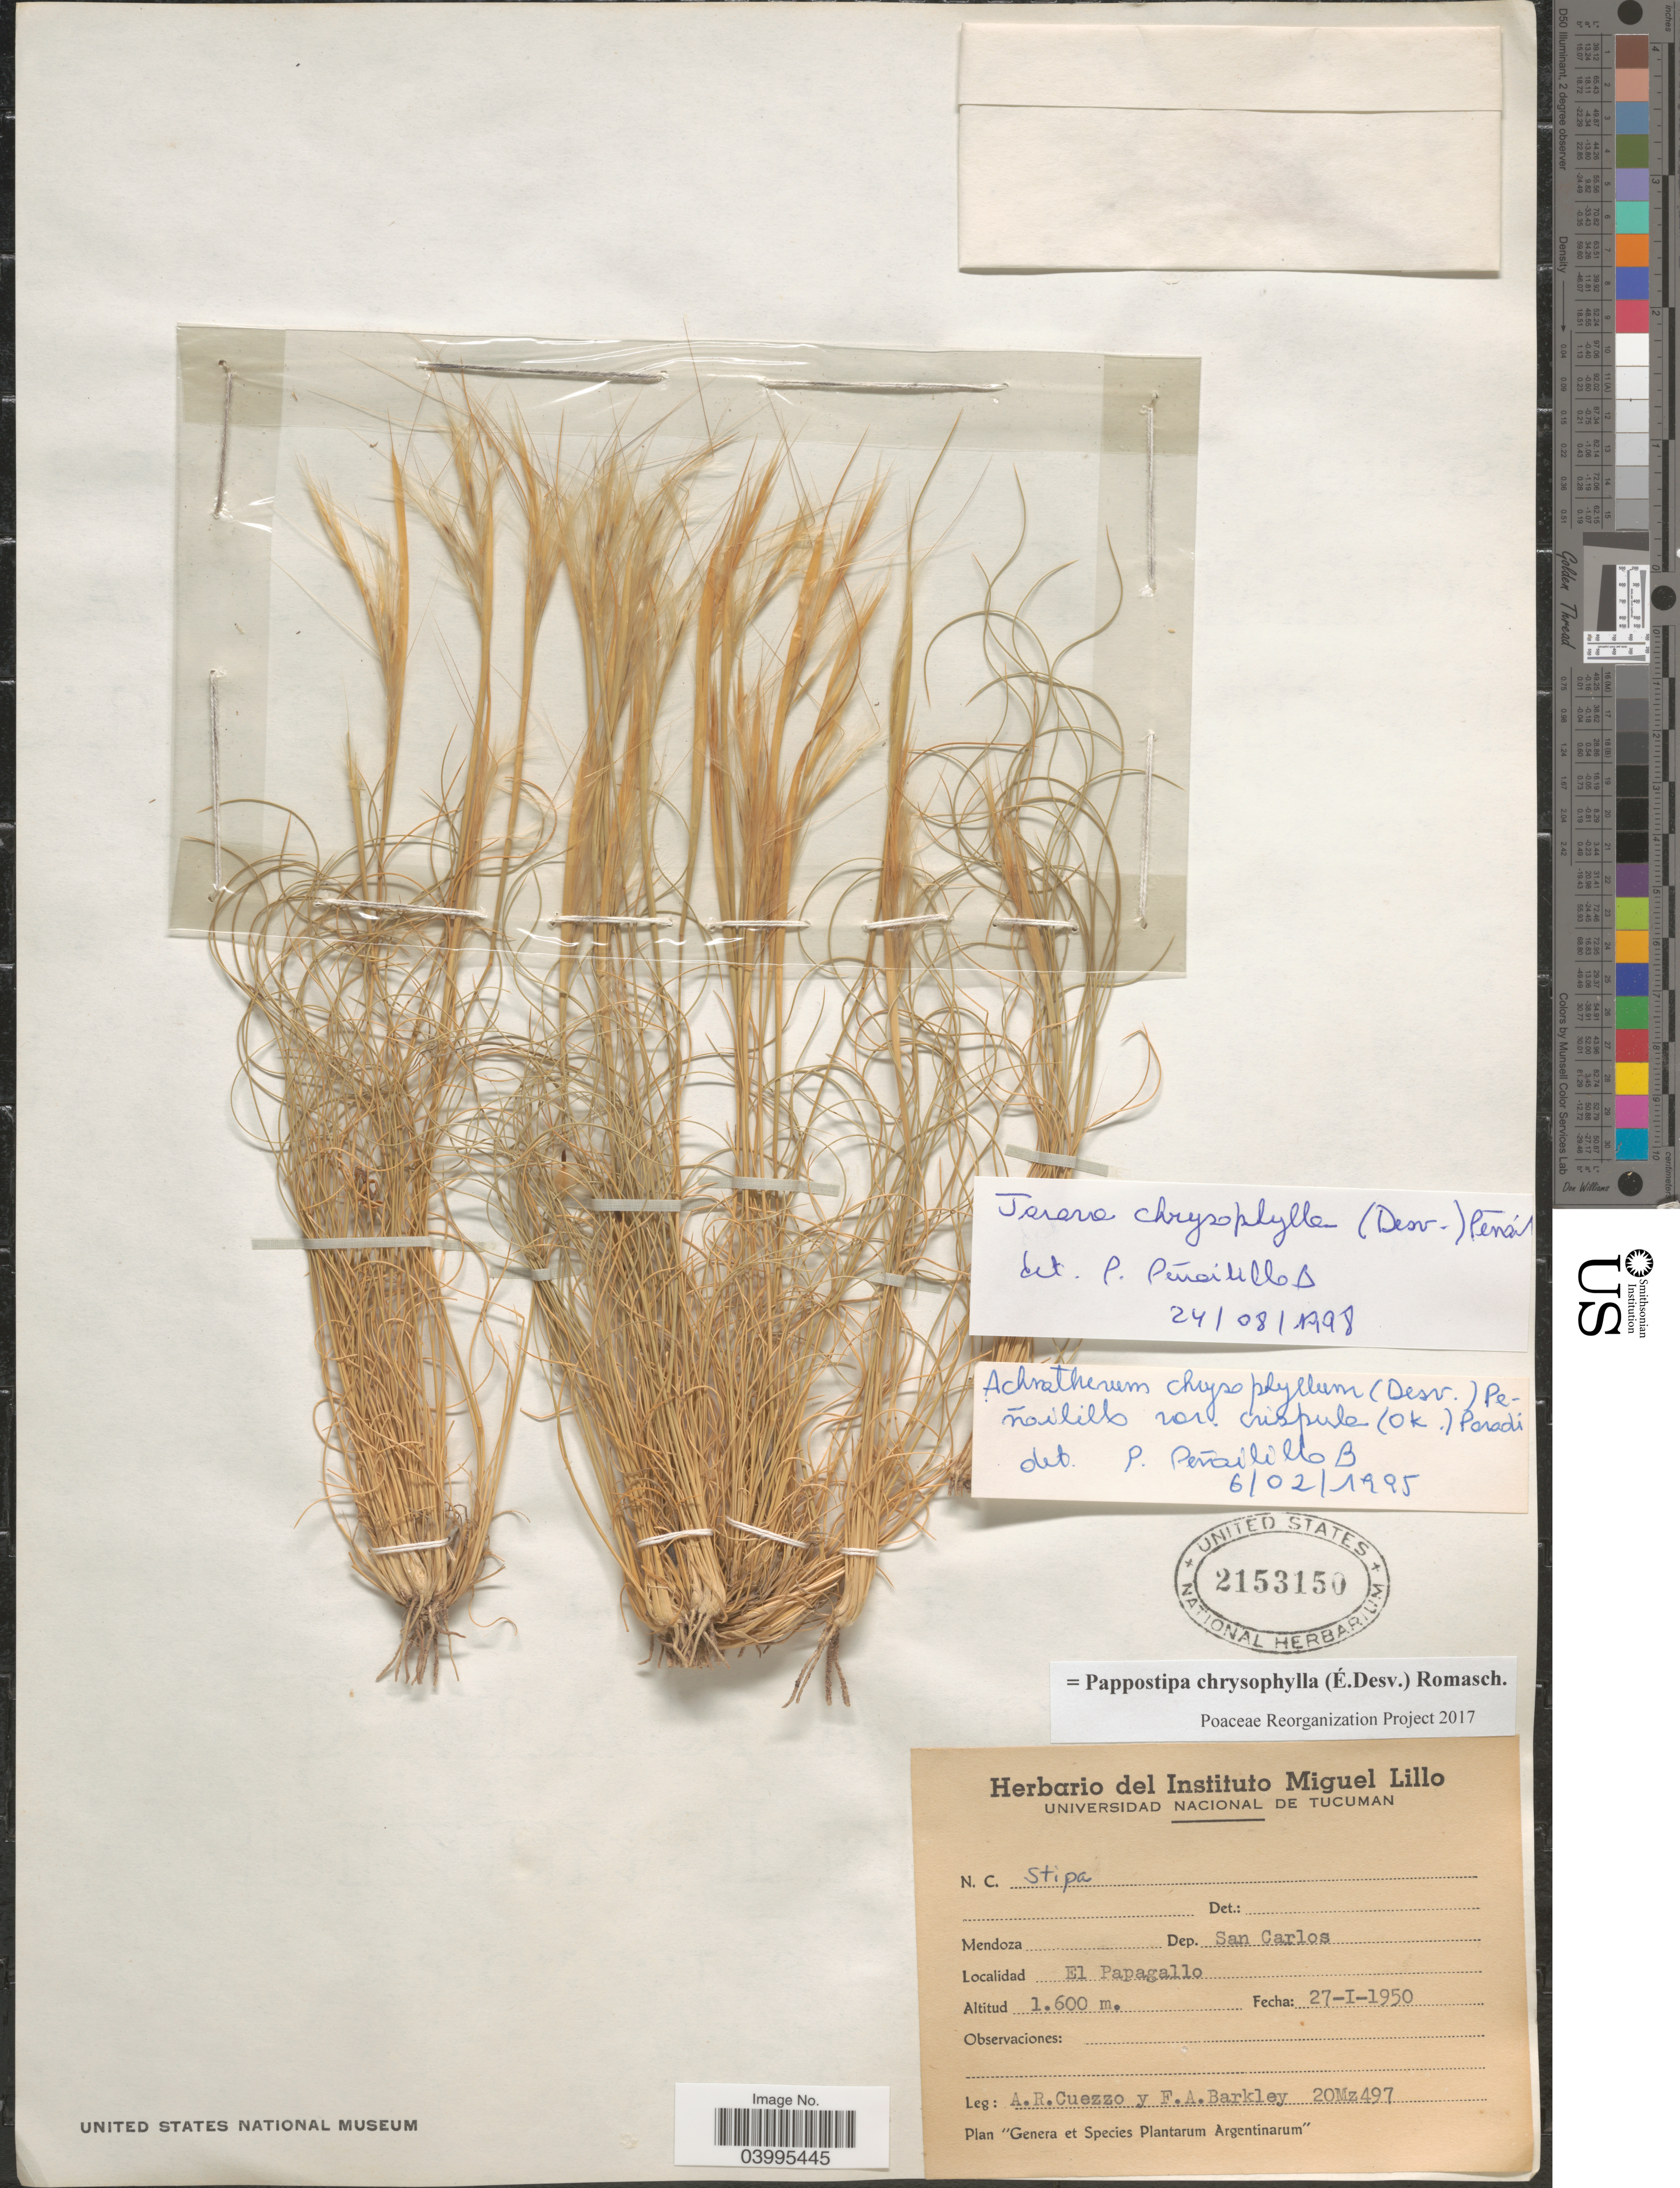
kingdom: Plantae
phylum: Tracheophyta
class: Liliopsida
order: Poales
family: Poaceae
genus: Pappostipa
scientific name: Pappostipa chrysophylla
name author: (É. Desv.) Romasch.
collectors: A. Cuezzo & F. A. Barkley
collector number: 20Mz497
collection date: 1950-01-27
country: Argentina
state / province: Mendoza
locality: Dep. San Carlos. El Papagallo.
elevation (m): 1600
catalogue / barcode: US 2153150